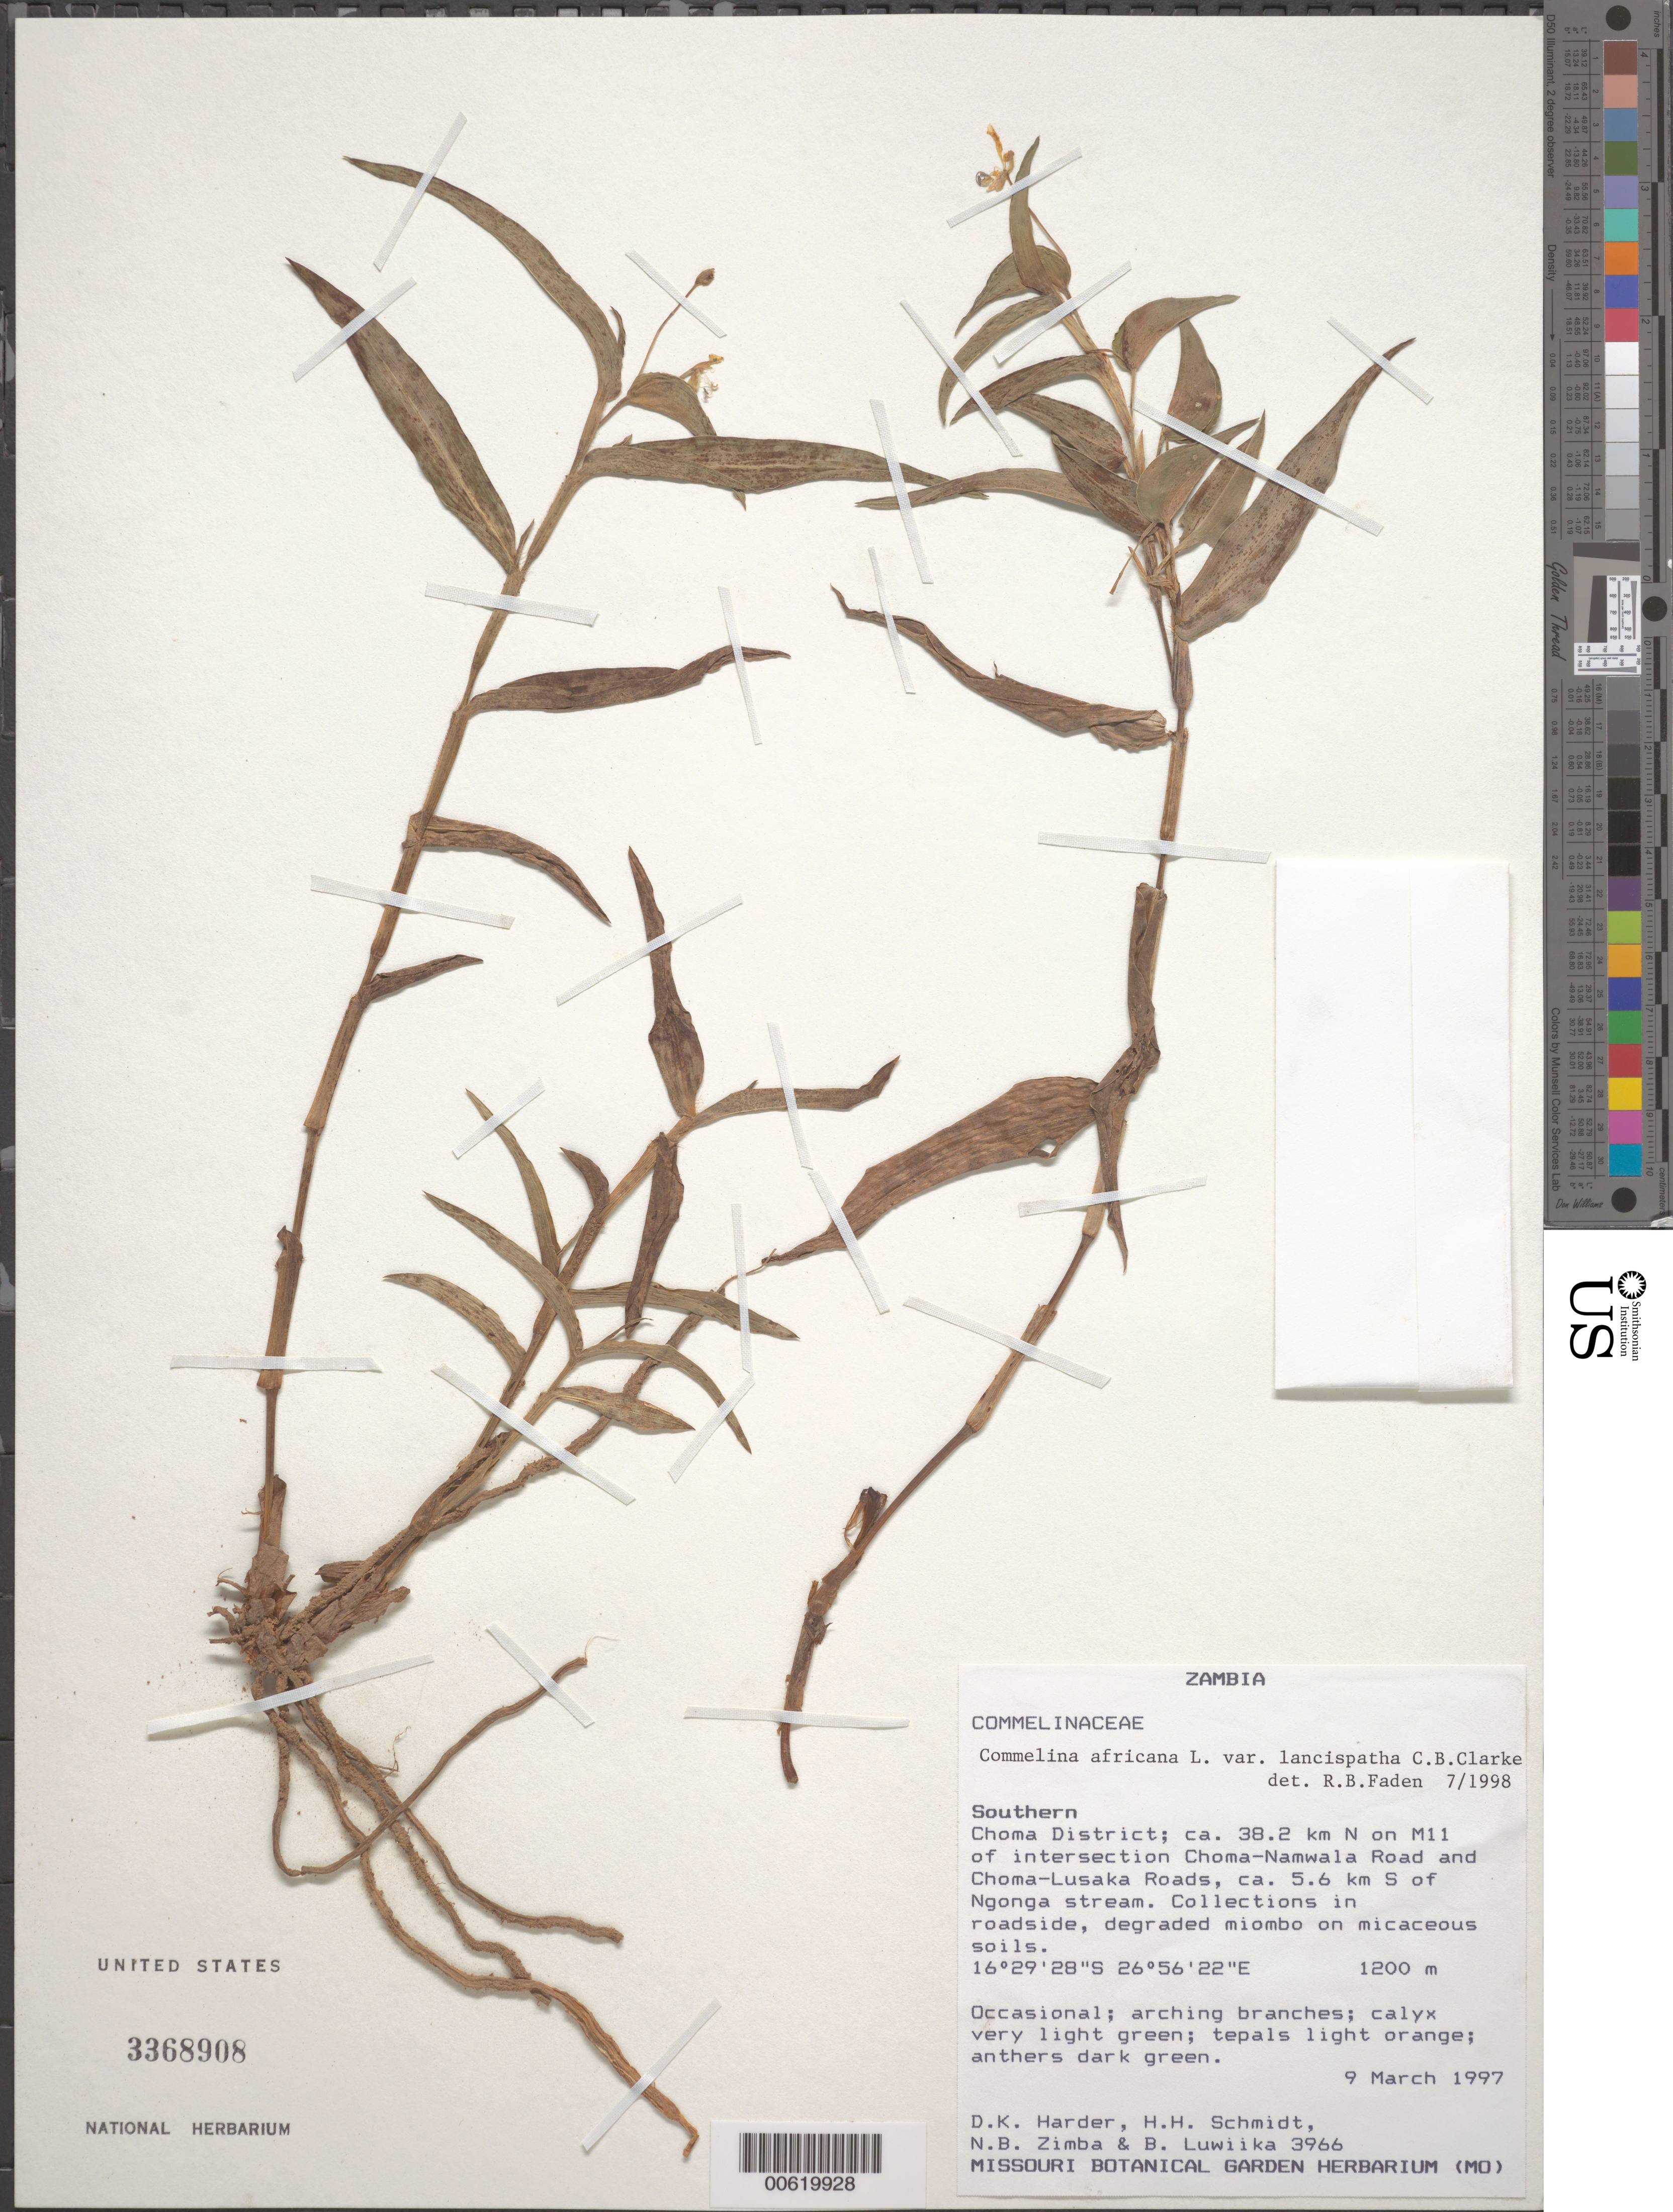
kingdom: Plantae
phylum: Tracheophyta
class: Liliopsida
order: Commelinales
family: Commelinaceae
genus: Commelina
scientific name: Commelina africana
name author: L.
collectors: D. Harder, H. H. Schmidt, N. B. Zimba & B. Luwiika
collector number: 3966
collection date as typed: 09 Mar 1997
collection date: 1997-03-09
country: Zambia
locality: Choma dist., n on m11 of intersection choma-namwala road, s of ngonga stream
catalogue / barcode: US 3368908